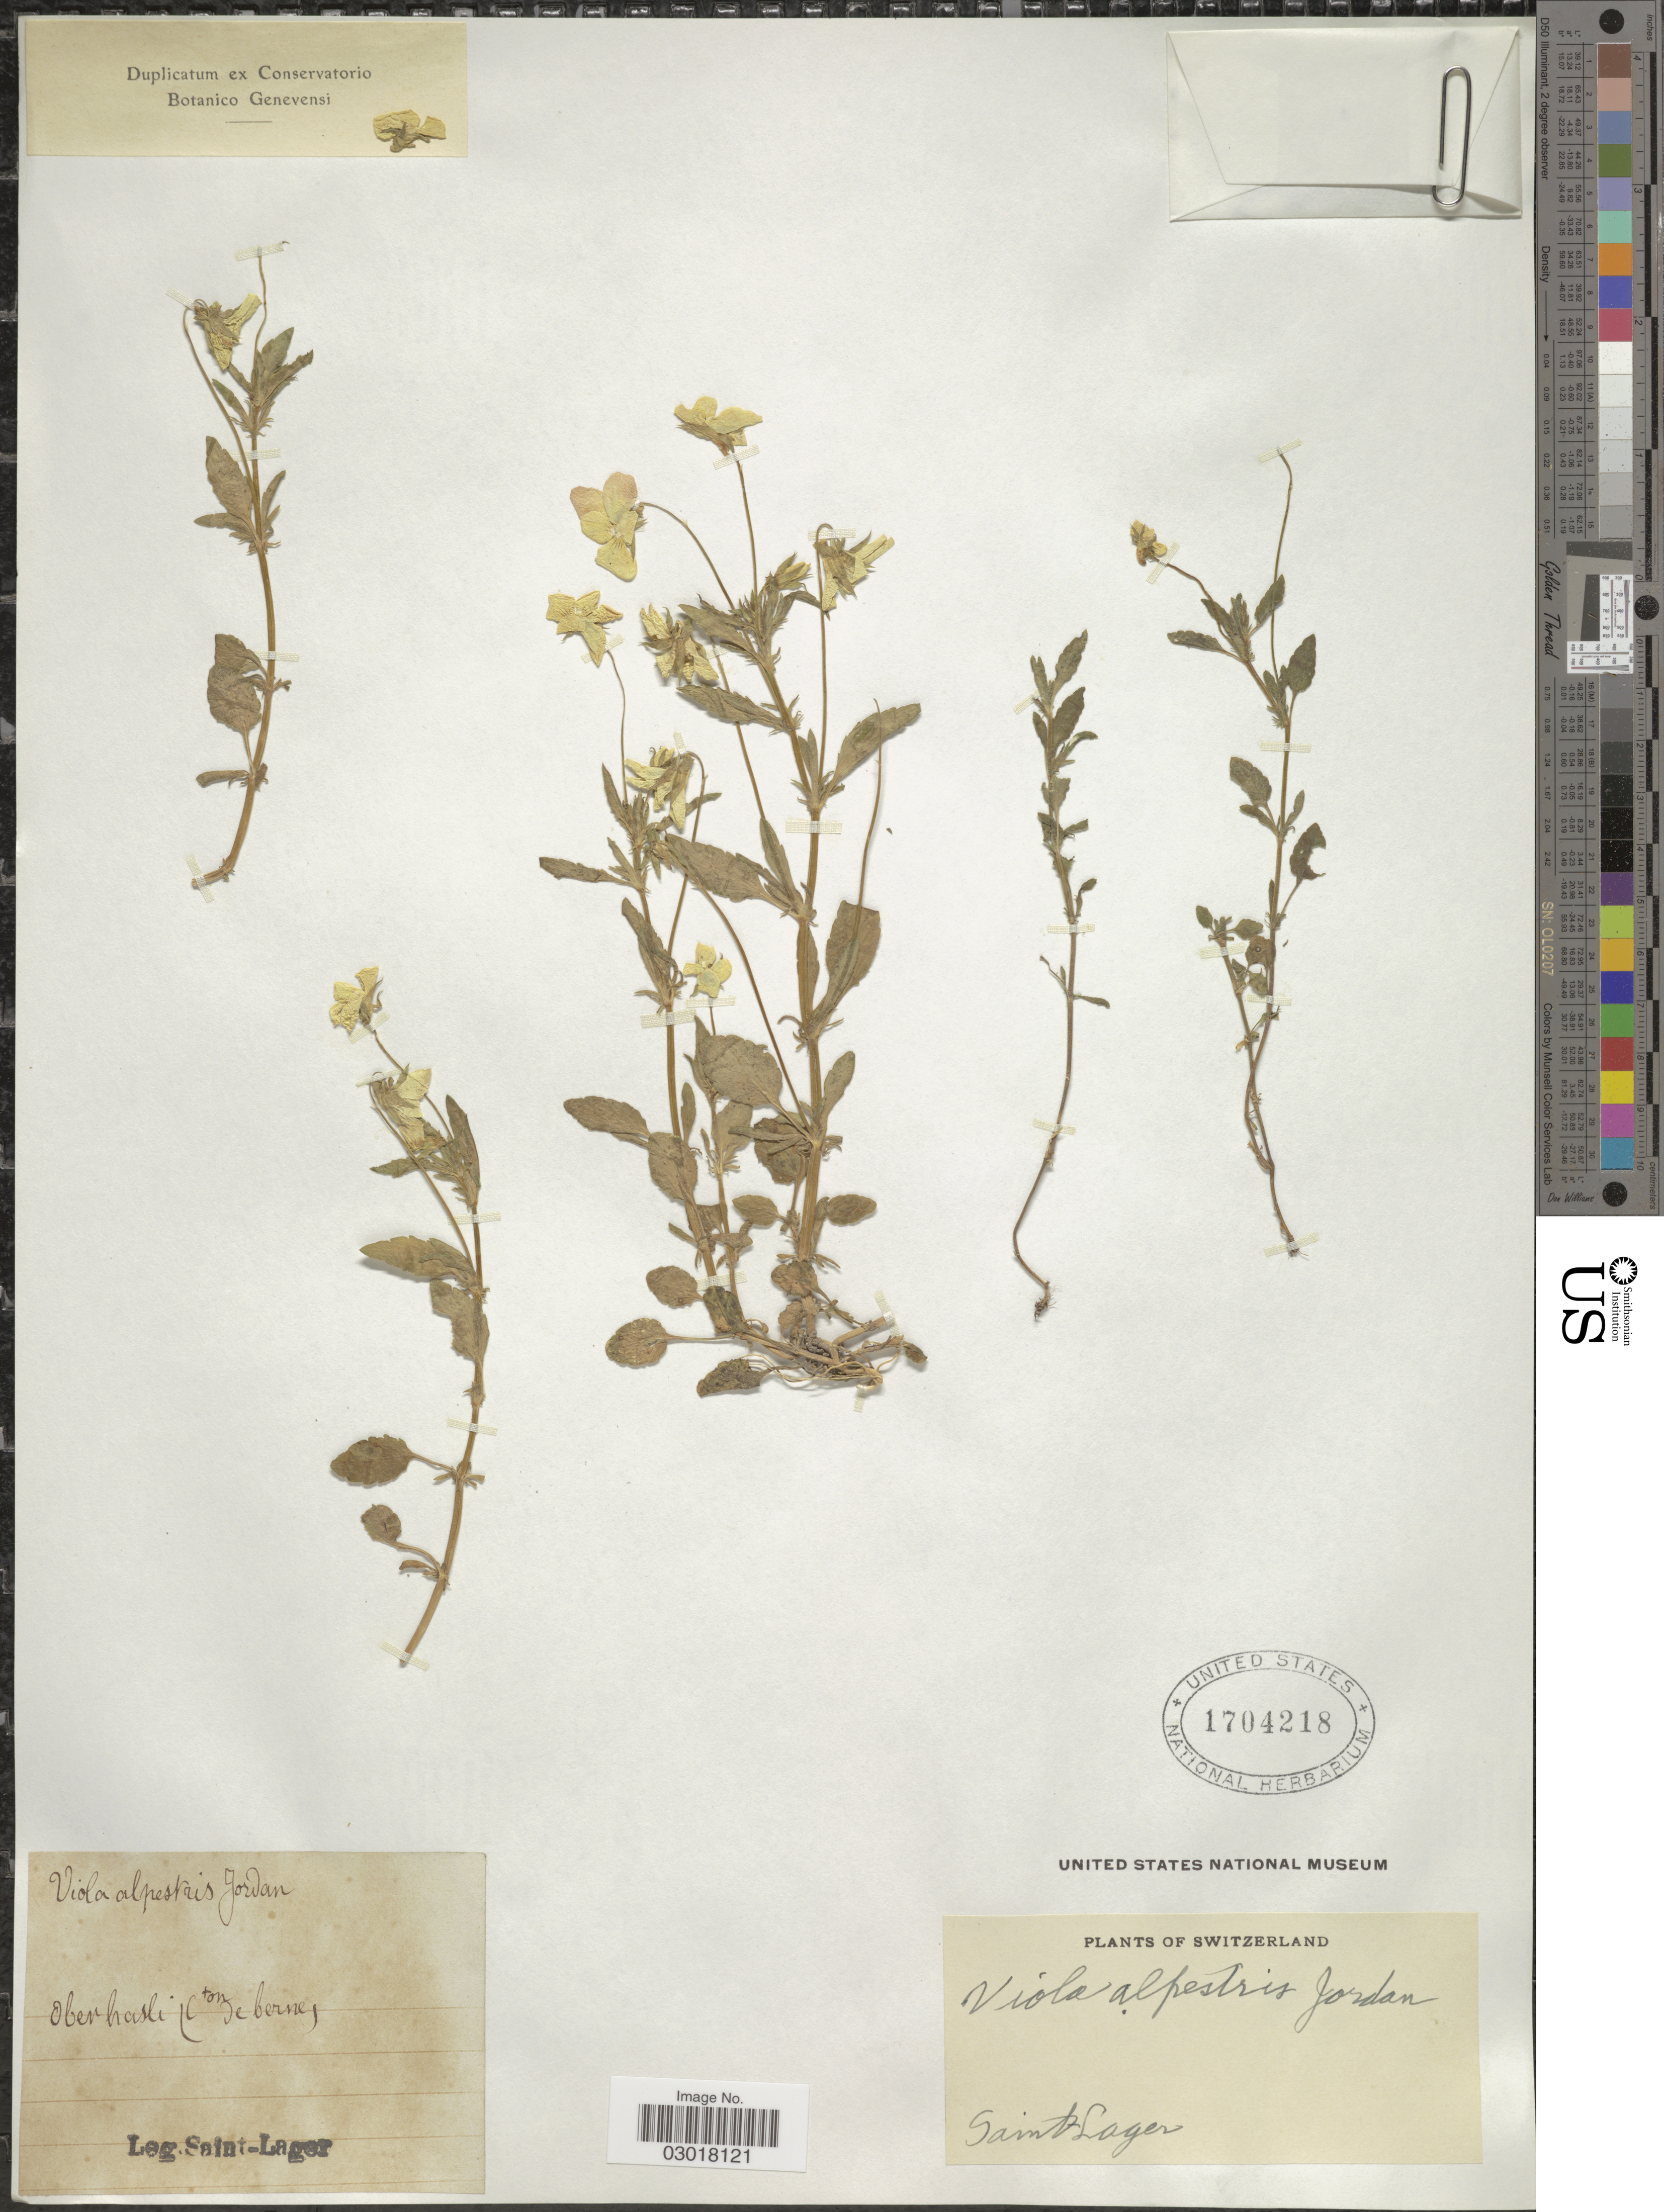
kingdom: Plantae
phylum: Tracheophyta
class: Magnoliopsida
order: Malpighiales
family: Violaceae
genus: Viola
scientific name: Viola alpestris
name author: Jord.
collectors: Saint-Lager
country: Switzerland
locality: Oberhasli (Cton de de berne).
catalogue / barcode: US 1704218